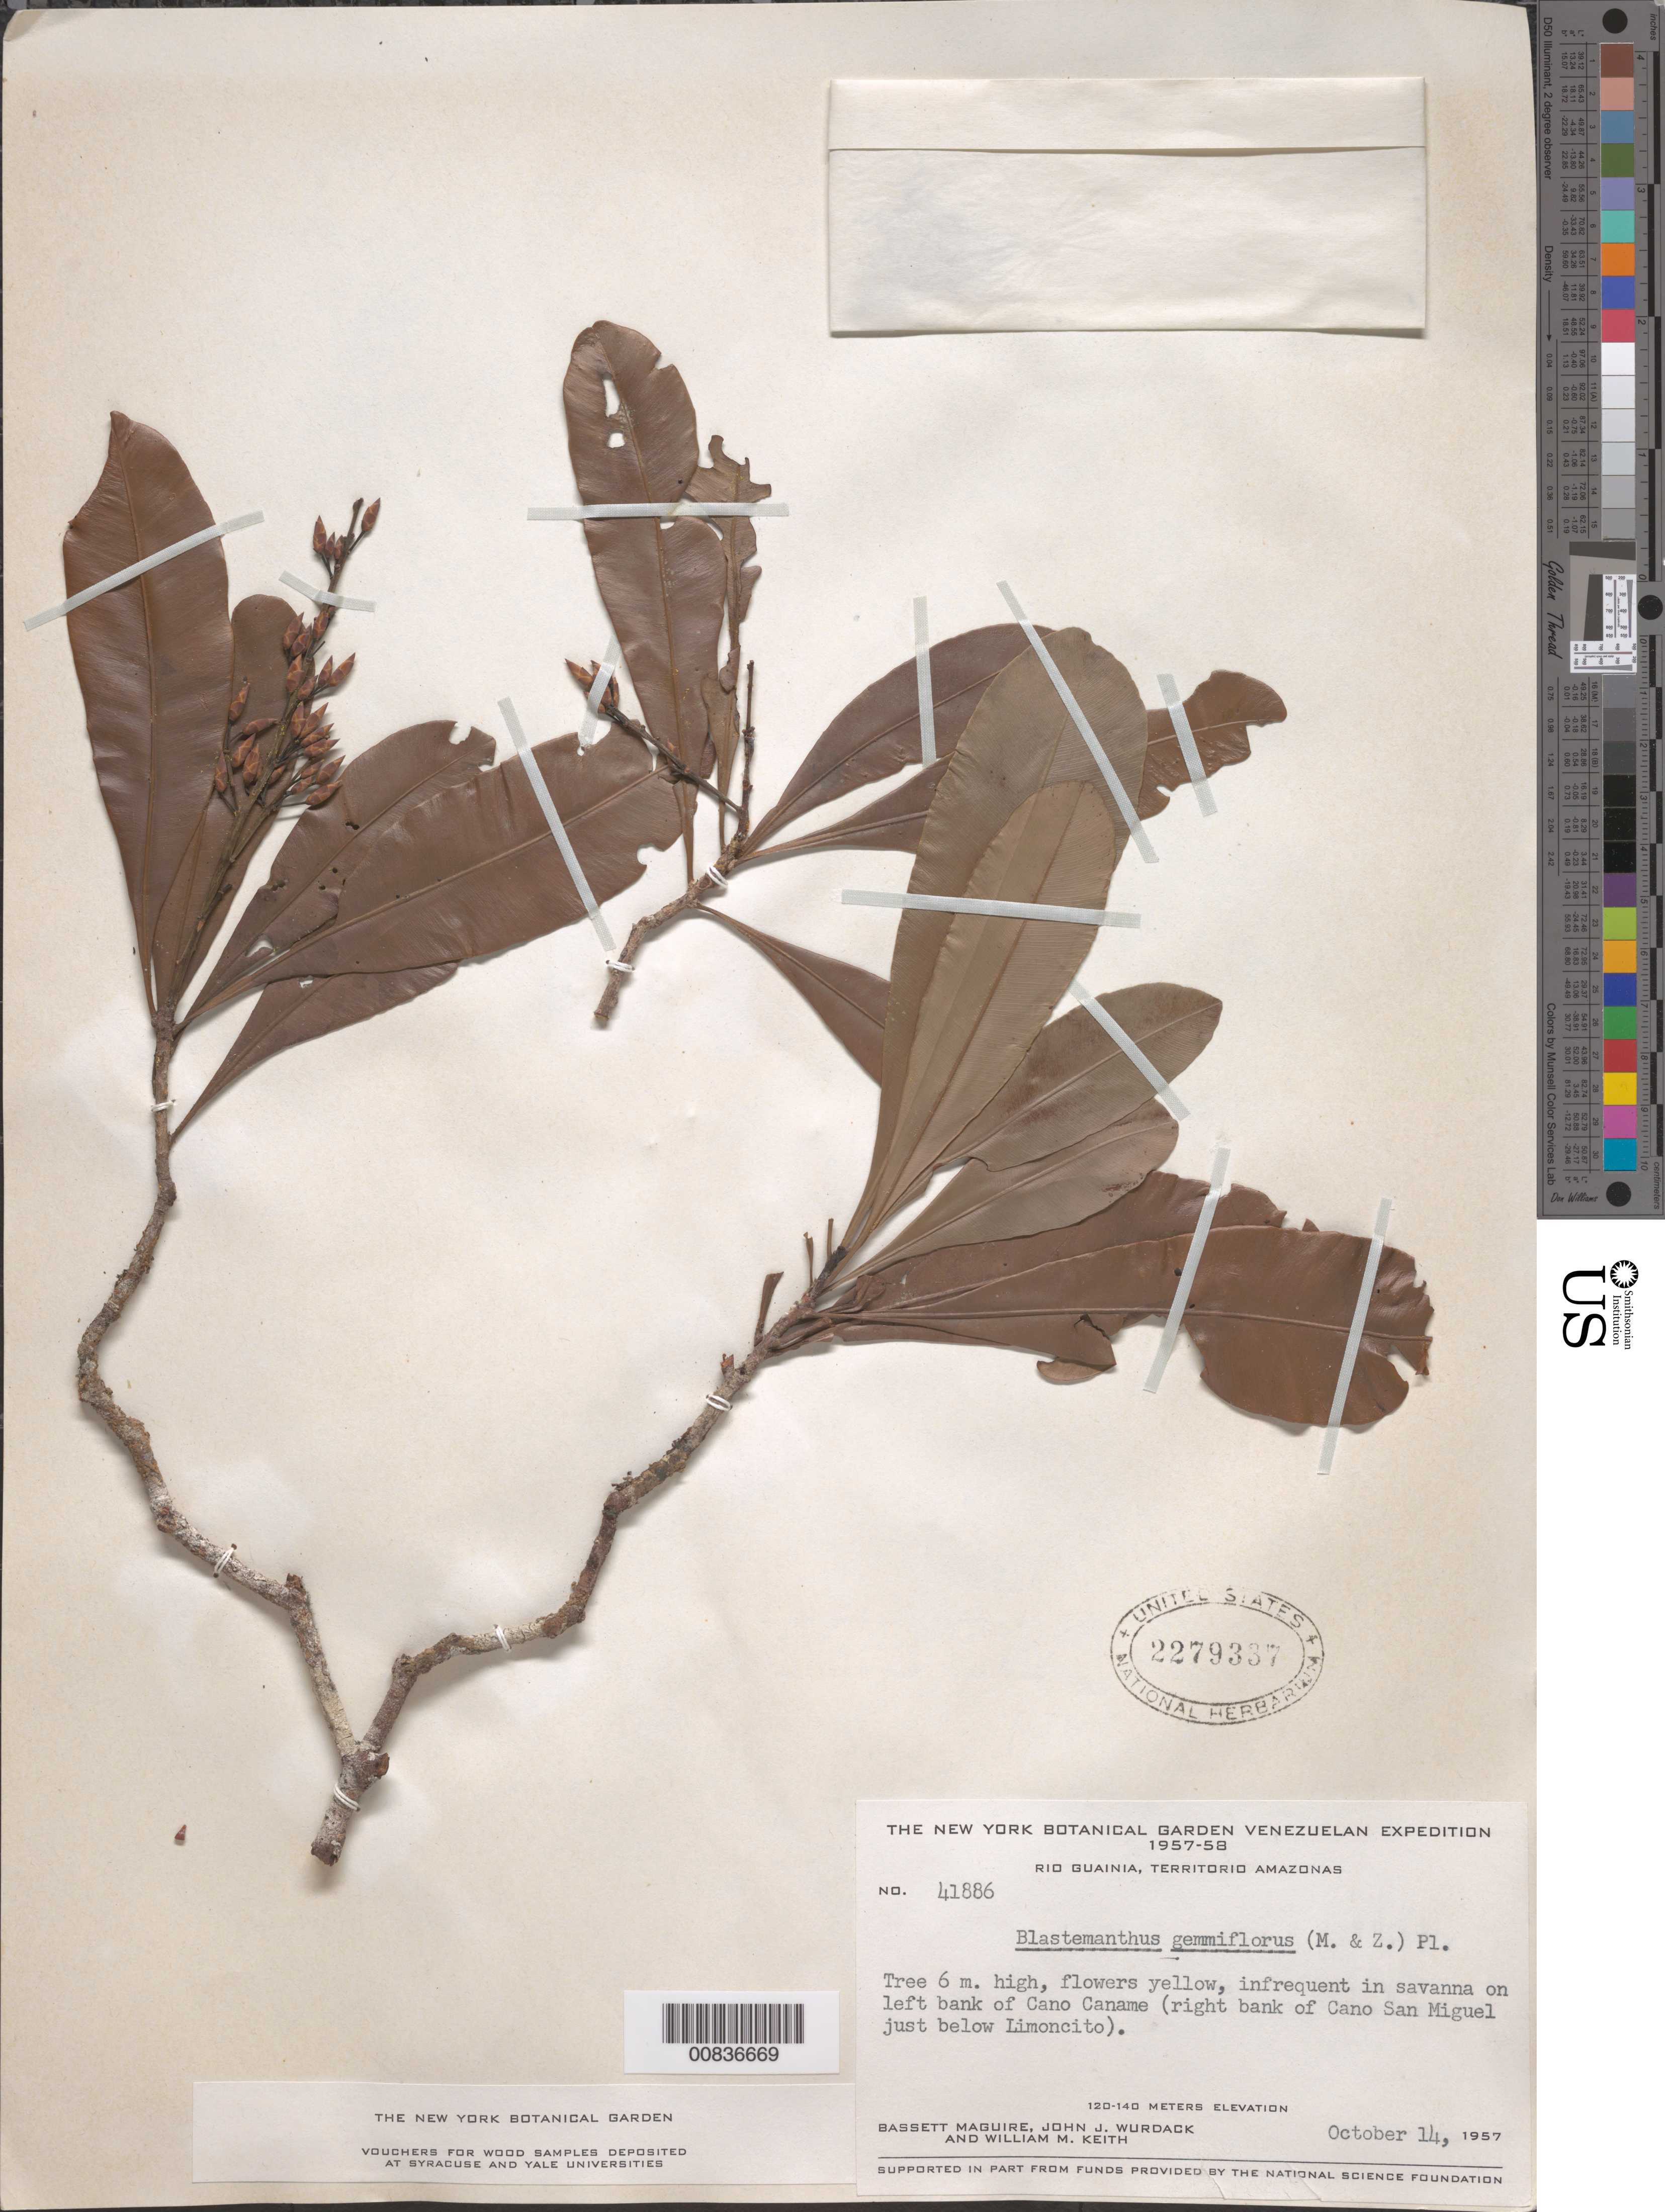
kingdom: Plantae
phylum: Tracheophyta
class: Magnoliopsida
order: Malpighiales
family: Ochnaceae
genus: Blastemanthus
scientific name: Blastemanthus gemmiflorus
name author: (Mart.) Planch.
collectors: B. Maguire, J. J. Wurdack & W. Keith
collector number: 41886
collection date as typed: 14-Oct-57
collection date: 1957-10-14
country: Venezuela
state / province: Amazonas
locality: Río Guainía, Caño Caname, right bank of Caño San Miguel, below Limoncito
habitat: Savanna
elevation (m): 120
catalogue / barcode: US 2279337